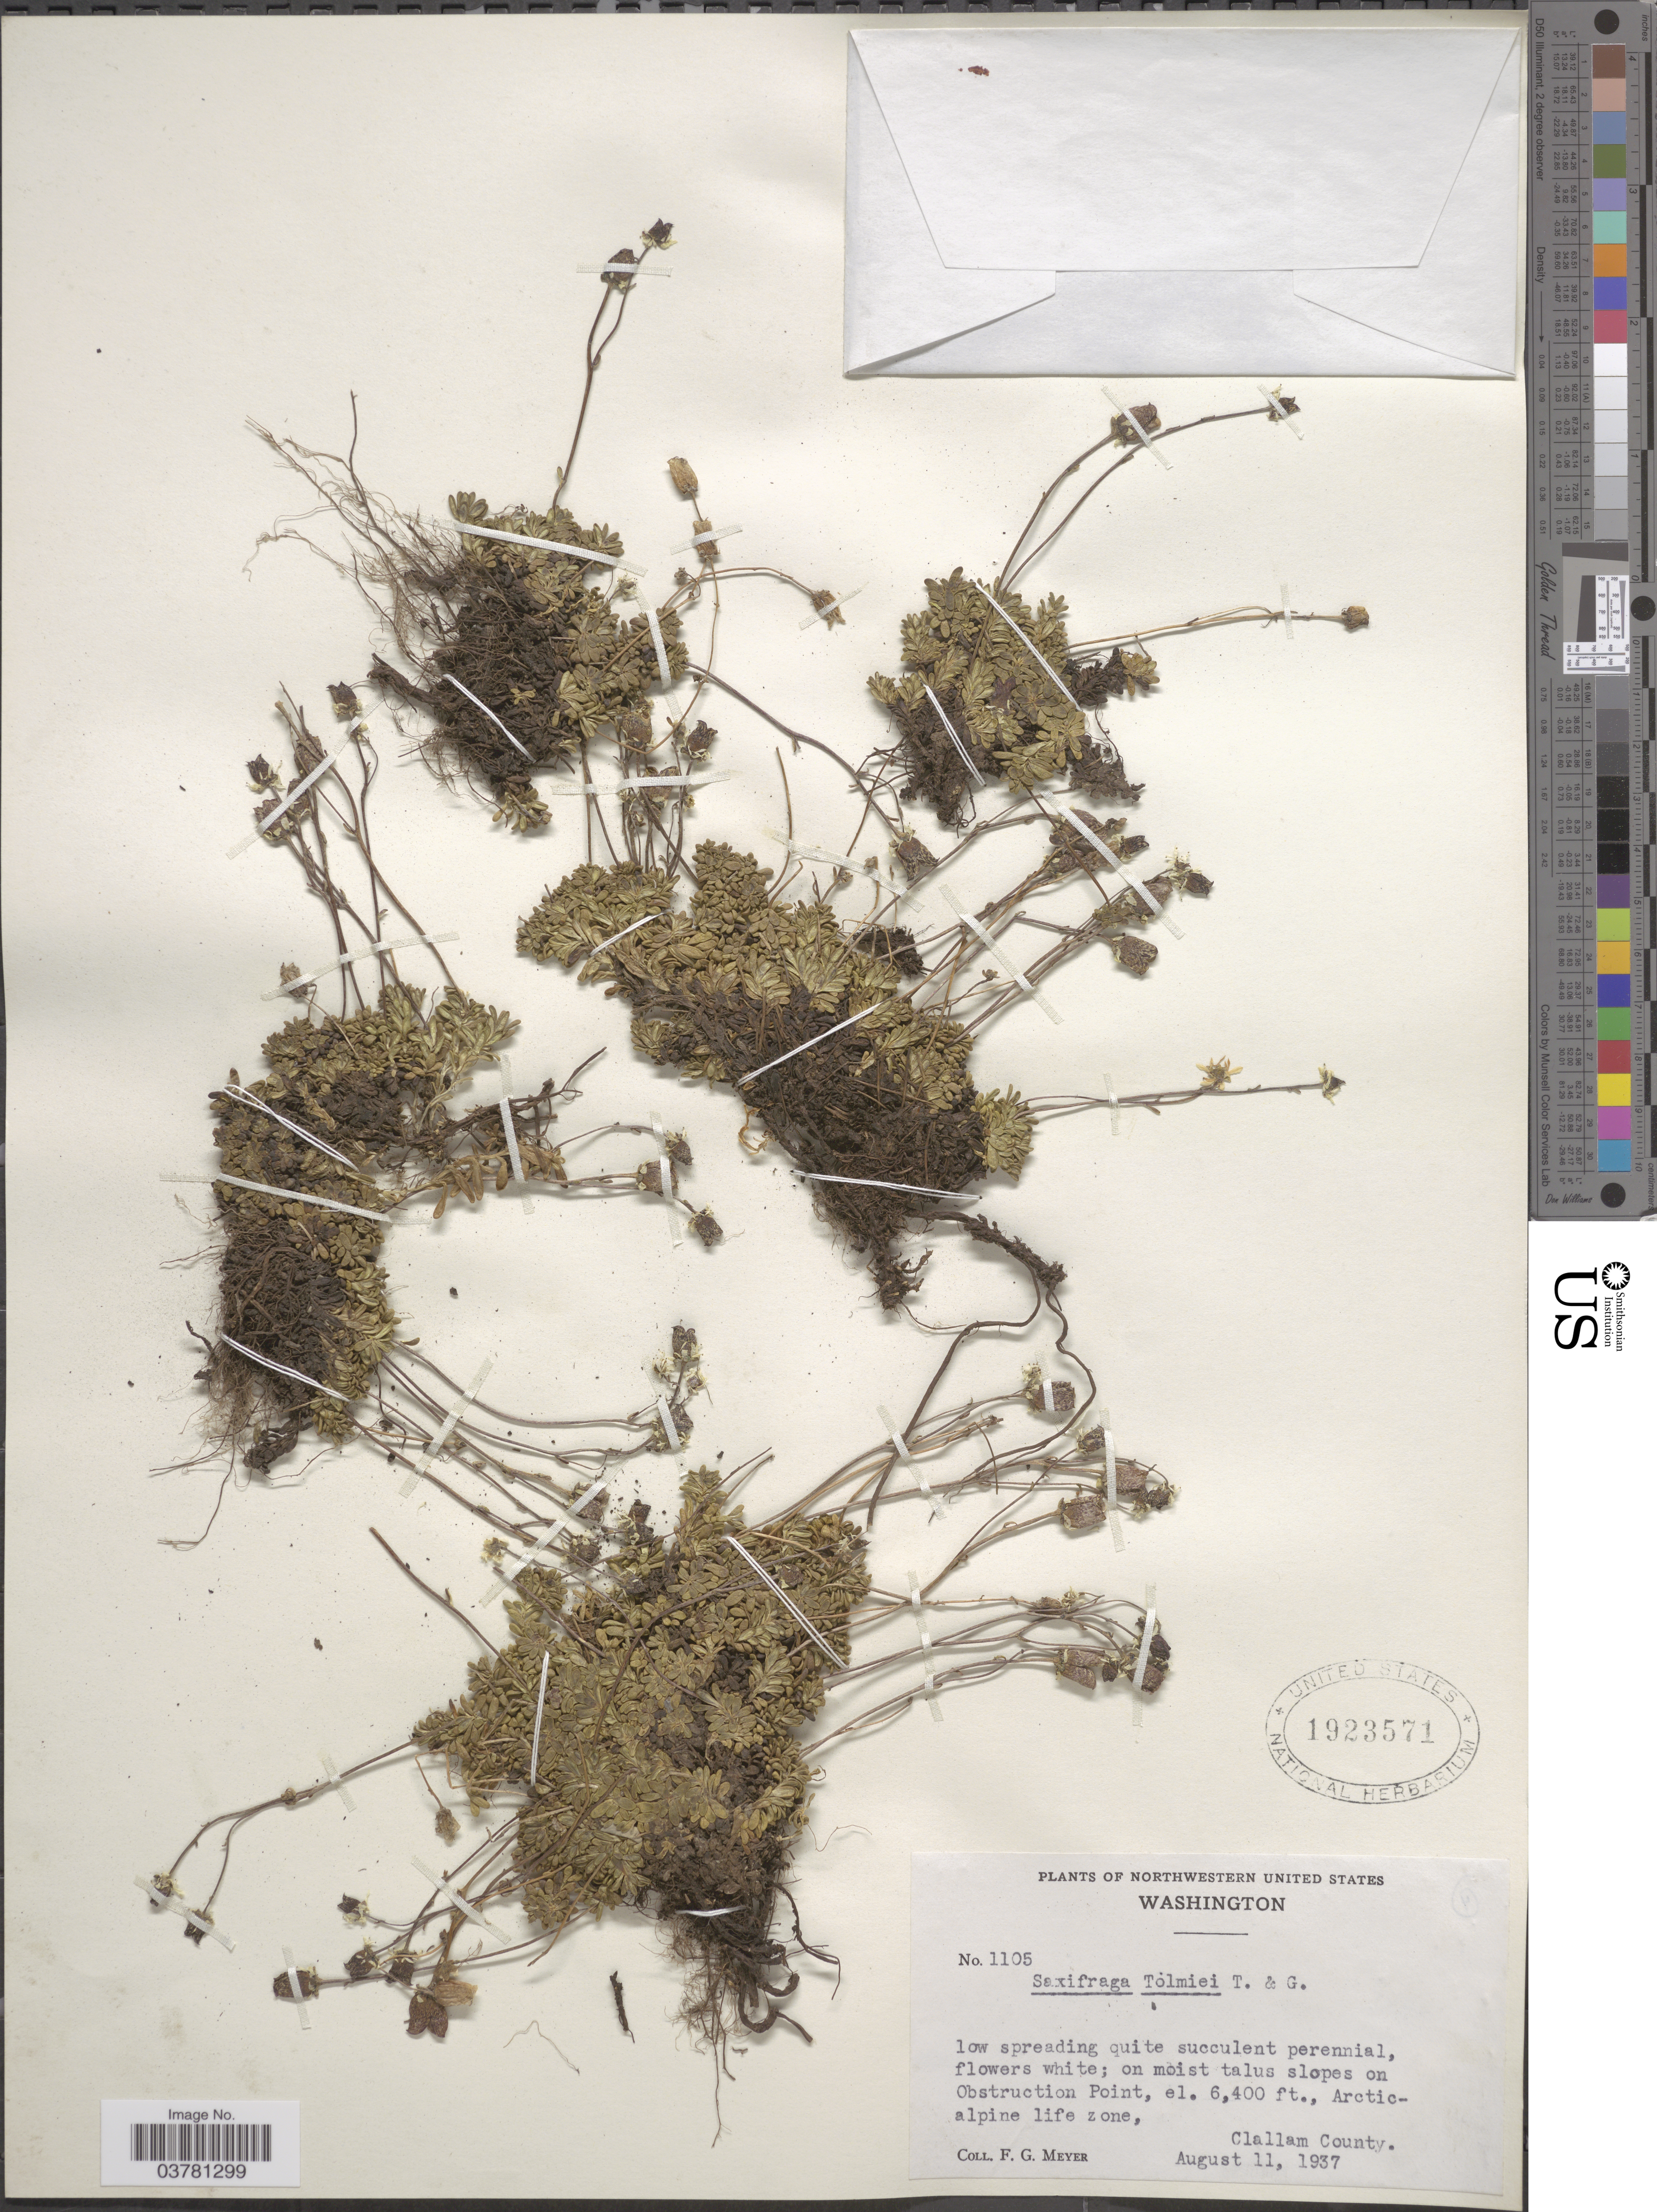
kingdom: Plantae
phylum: Tracheophyta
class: Magnoliopsida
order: Saxifragales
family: Saxifragaceae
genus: Micranthes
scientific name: Micranthes tolmiei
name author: (Torr. & A. Gray) Brouillet & Gornall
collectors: F. G. Meyer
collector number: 1105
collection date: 1937-08-11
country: United States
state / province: Washington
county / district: Clallam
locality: Northwestern United States. On moist talus slopes on Obstruction Point, Arctic alpine life zone, Clallam County.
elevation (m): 1951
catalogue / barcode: US 1923571